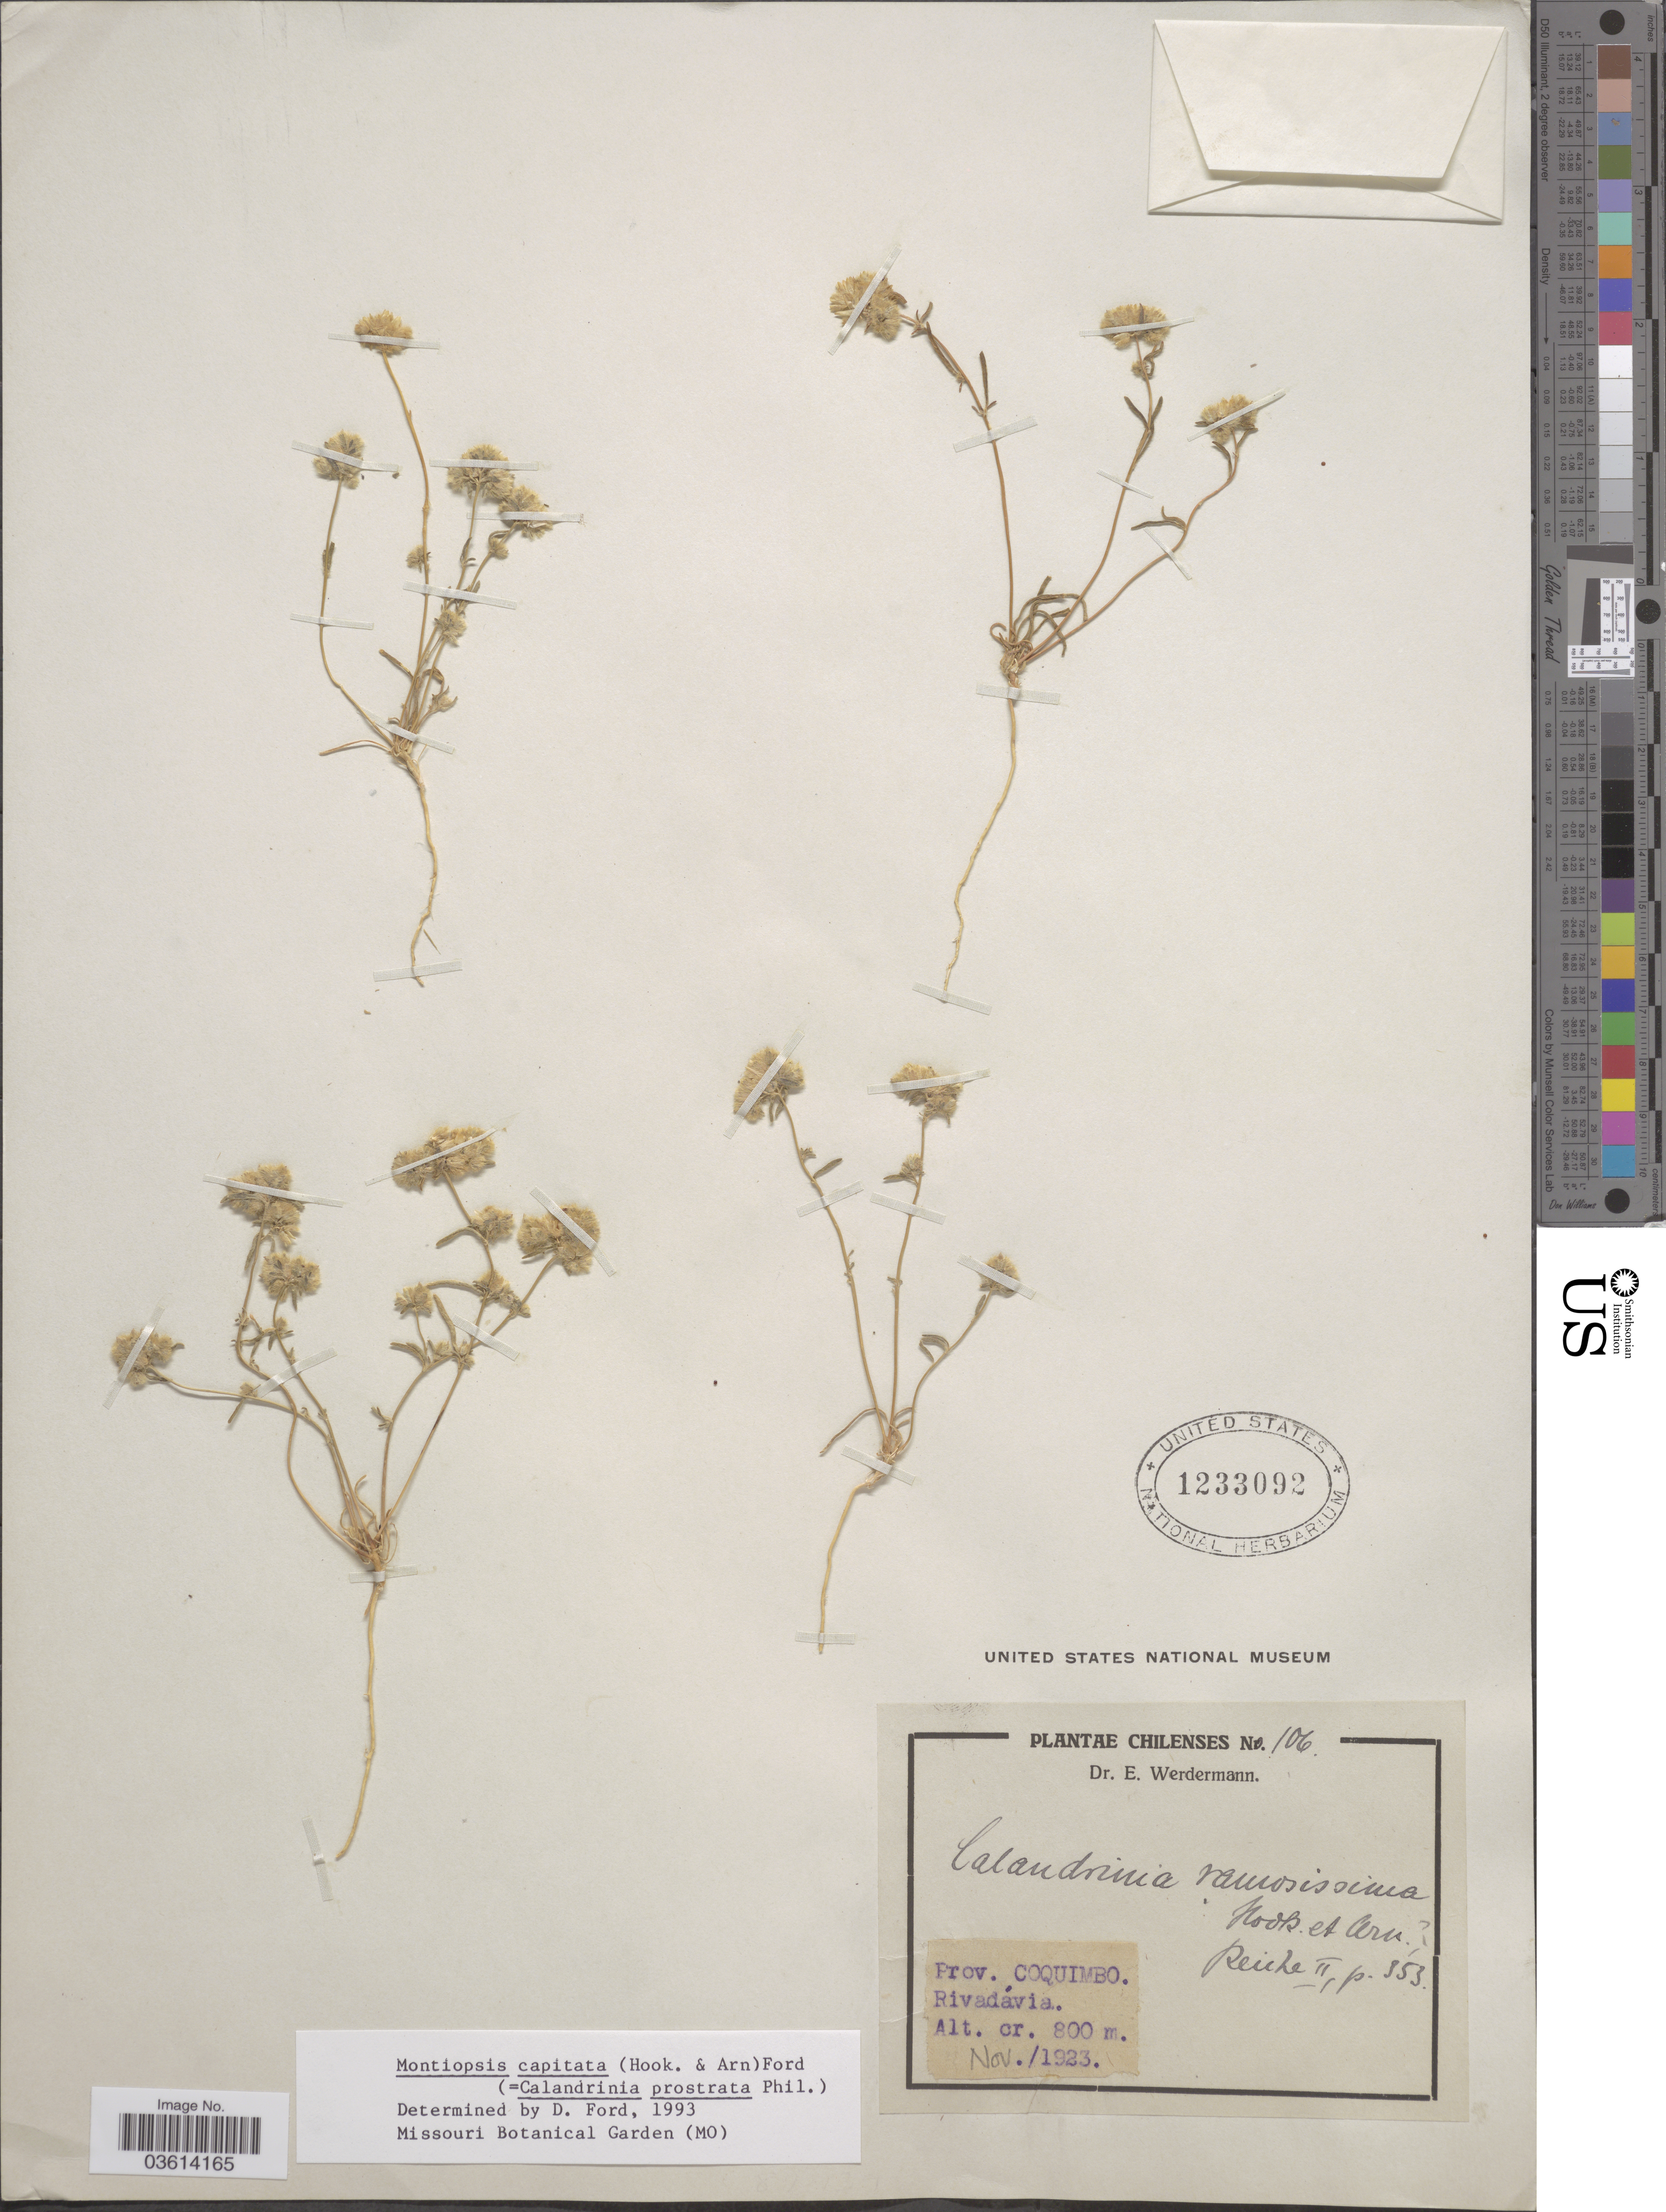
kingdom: Plantae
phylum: Tracheophyta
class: Magnoliopsida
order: Caryophyllales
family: Montiaceae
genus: Montiopsis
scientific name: Montiopsis capitata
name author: (Hook. & Arn.) D.I. Ford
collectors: E. Werdermann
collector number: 106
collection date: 1923-11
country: Chile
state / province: Coquimbo (IV)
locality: Prov. Coquimbo. Rivadávia.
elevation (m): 800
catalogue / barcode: US 1233092